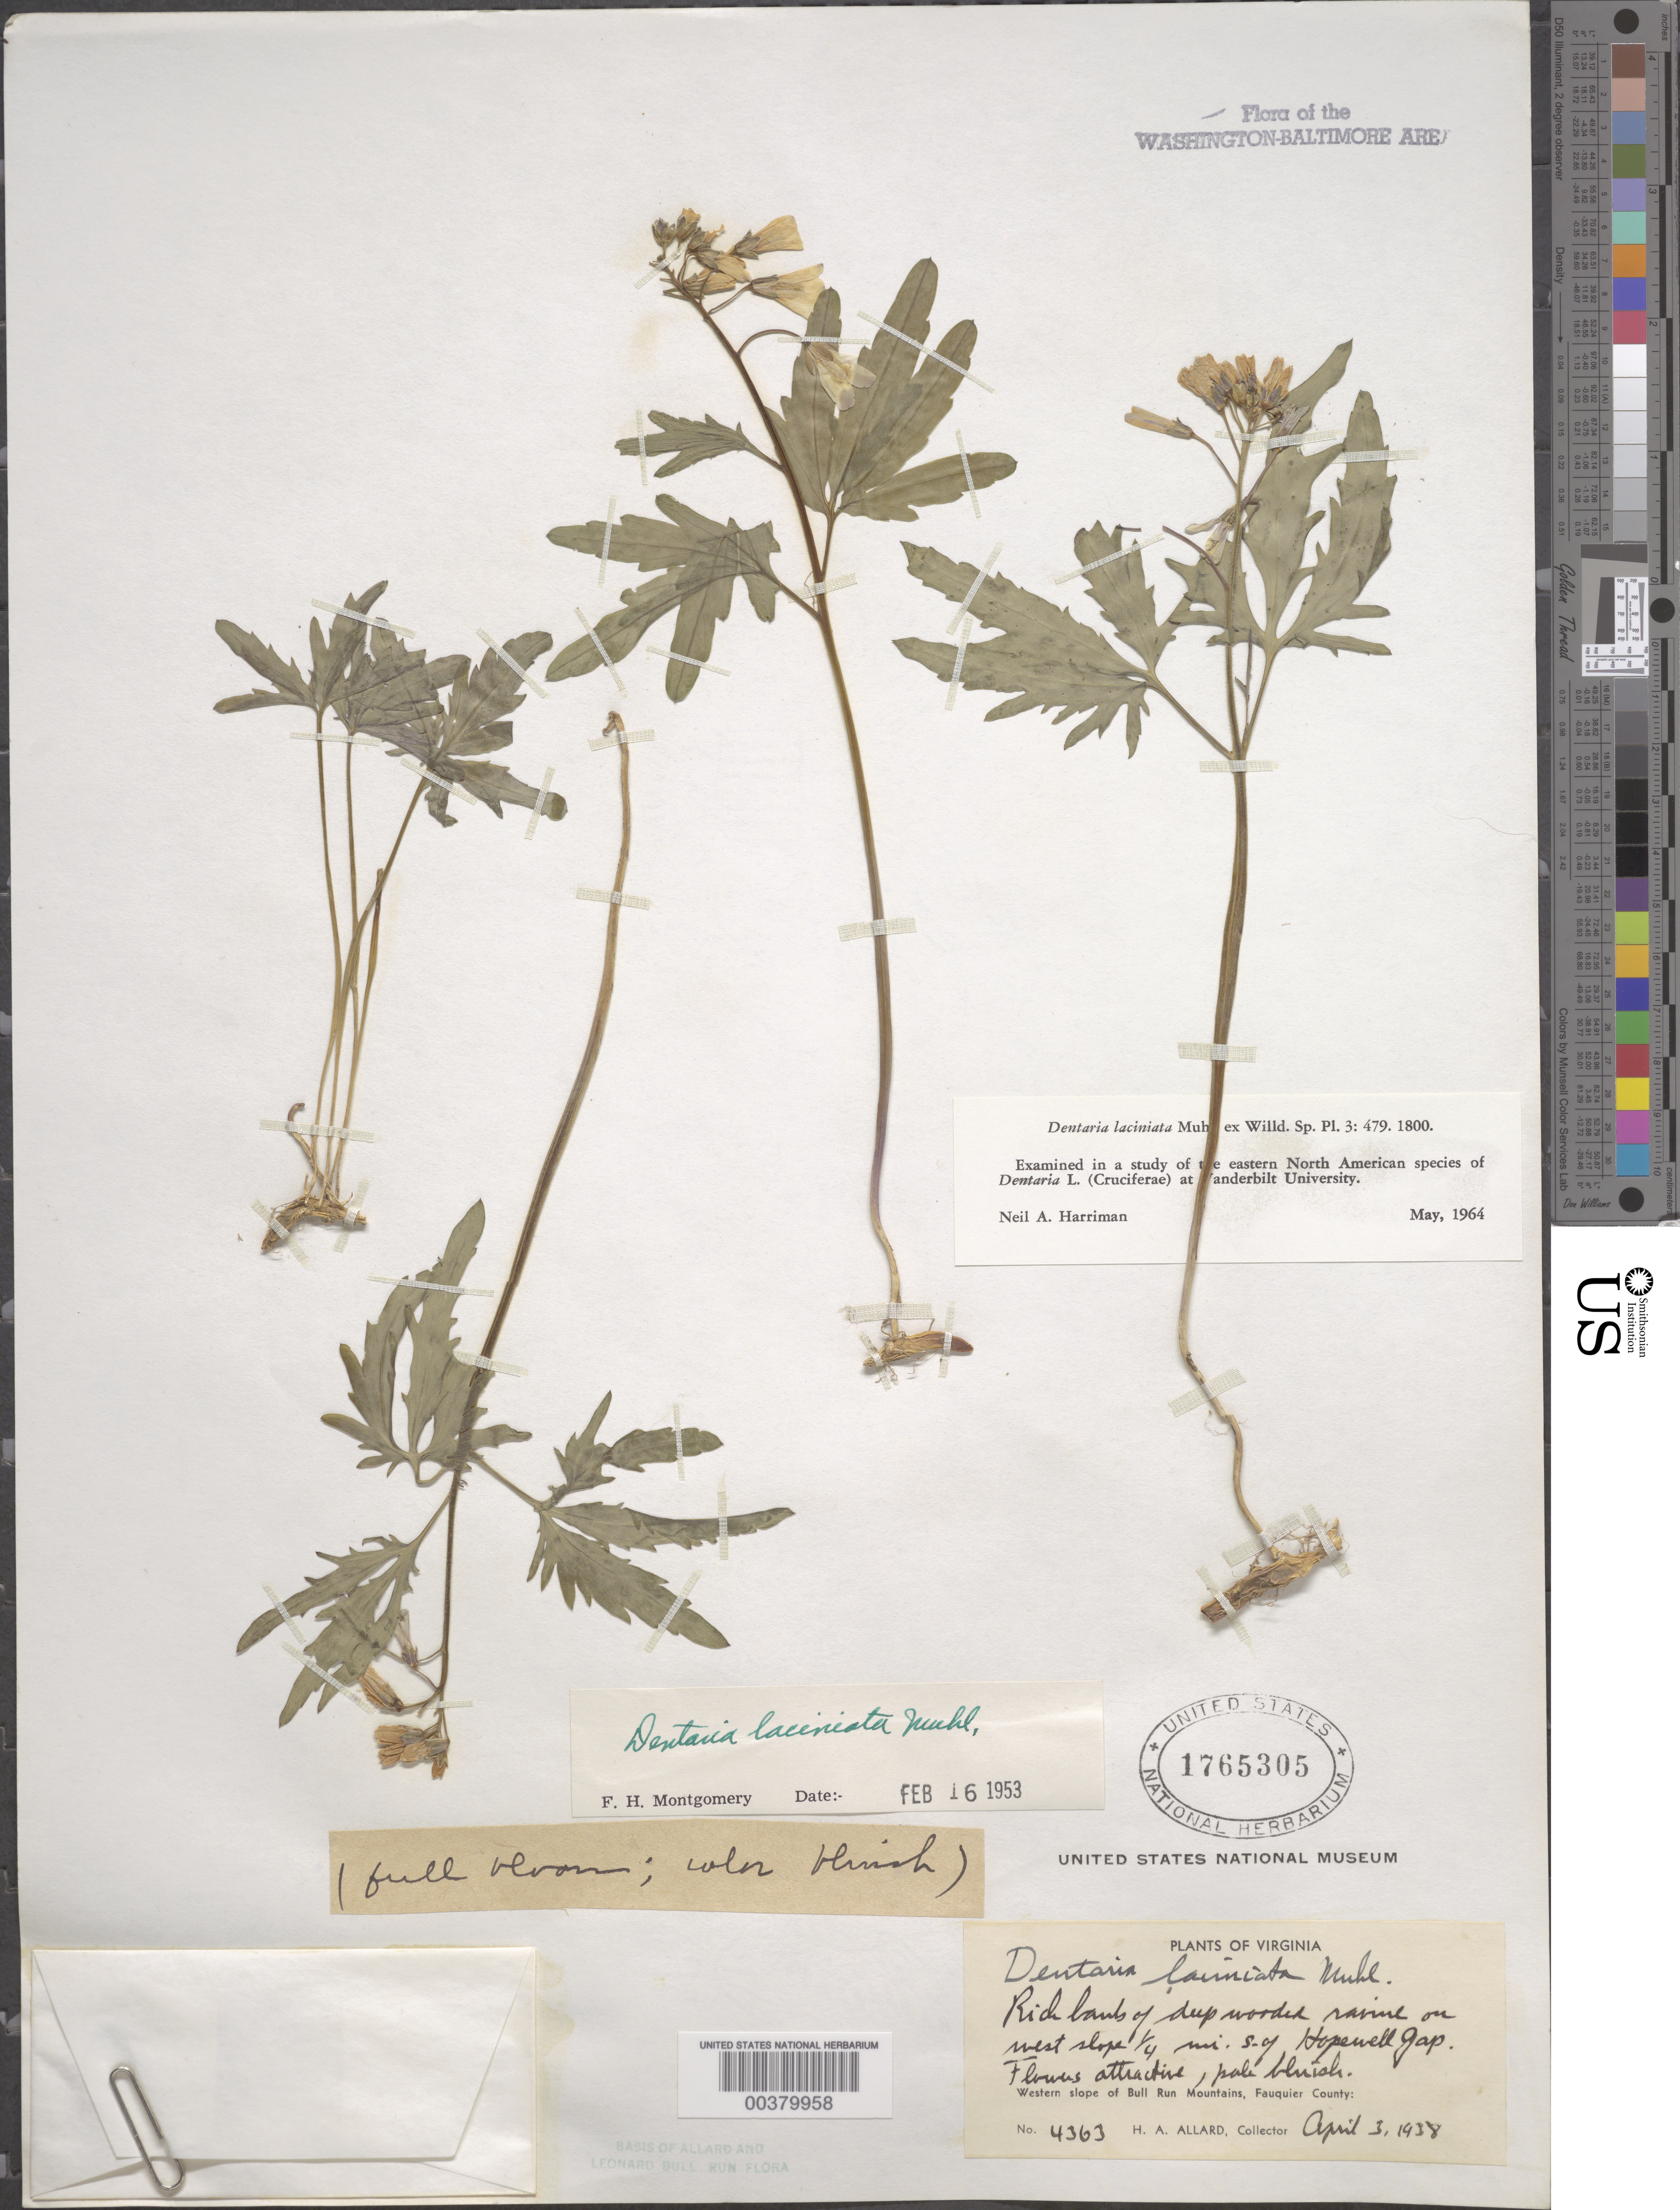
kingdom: Plantae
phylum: Tracheophyta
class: Magnoliopsida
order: Brassicales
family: Brassicaceae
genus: Cardamine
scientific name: Cardamine concatenata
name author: (Michx.) Sw.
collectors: H. A. Allard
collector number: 4363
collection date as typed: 03 Apr 1938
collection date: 1938-04-03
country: United States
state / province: Virginia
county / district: Fauquier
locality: South of Hopewell Gap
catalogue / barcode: US 1765305